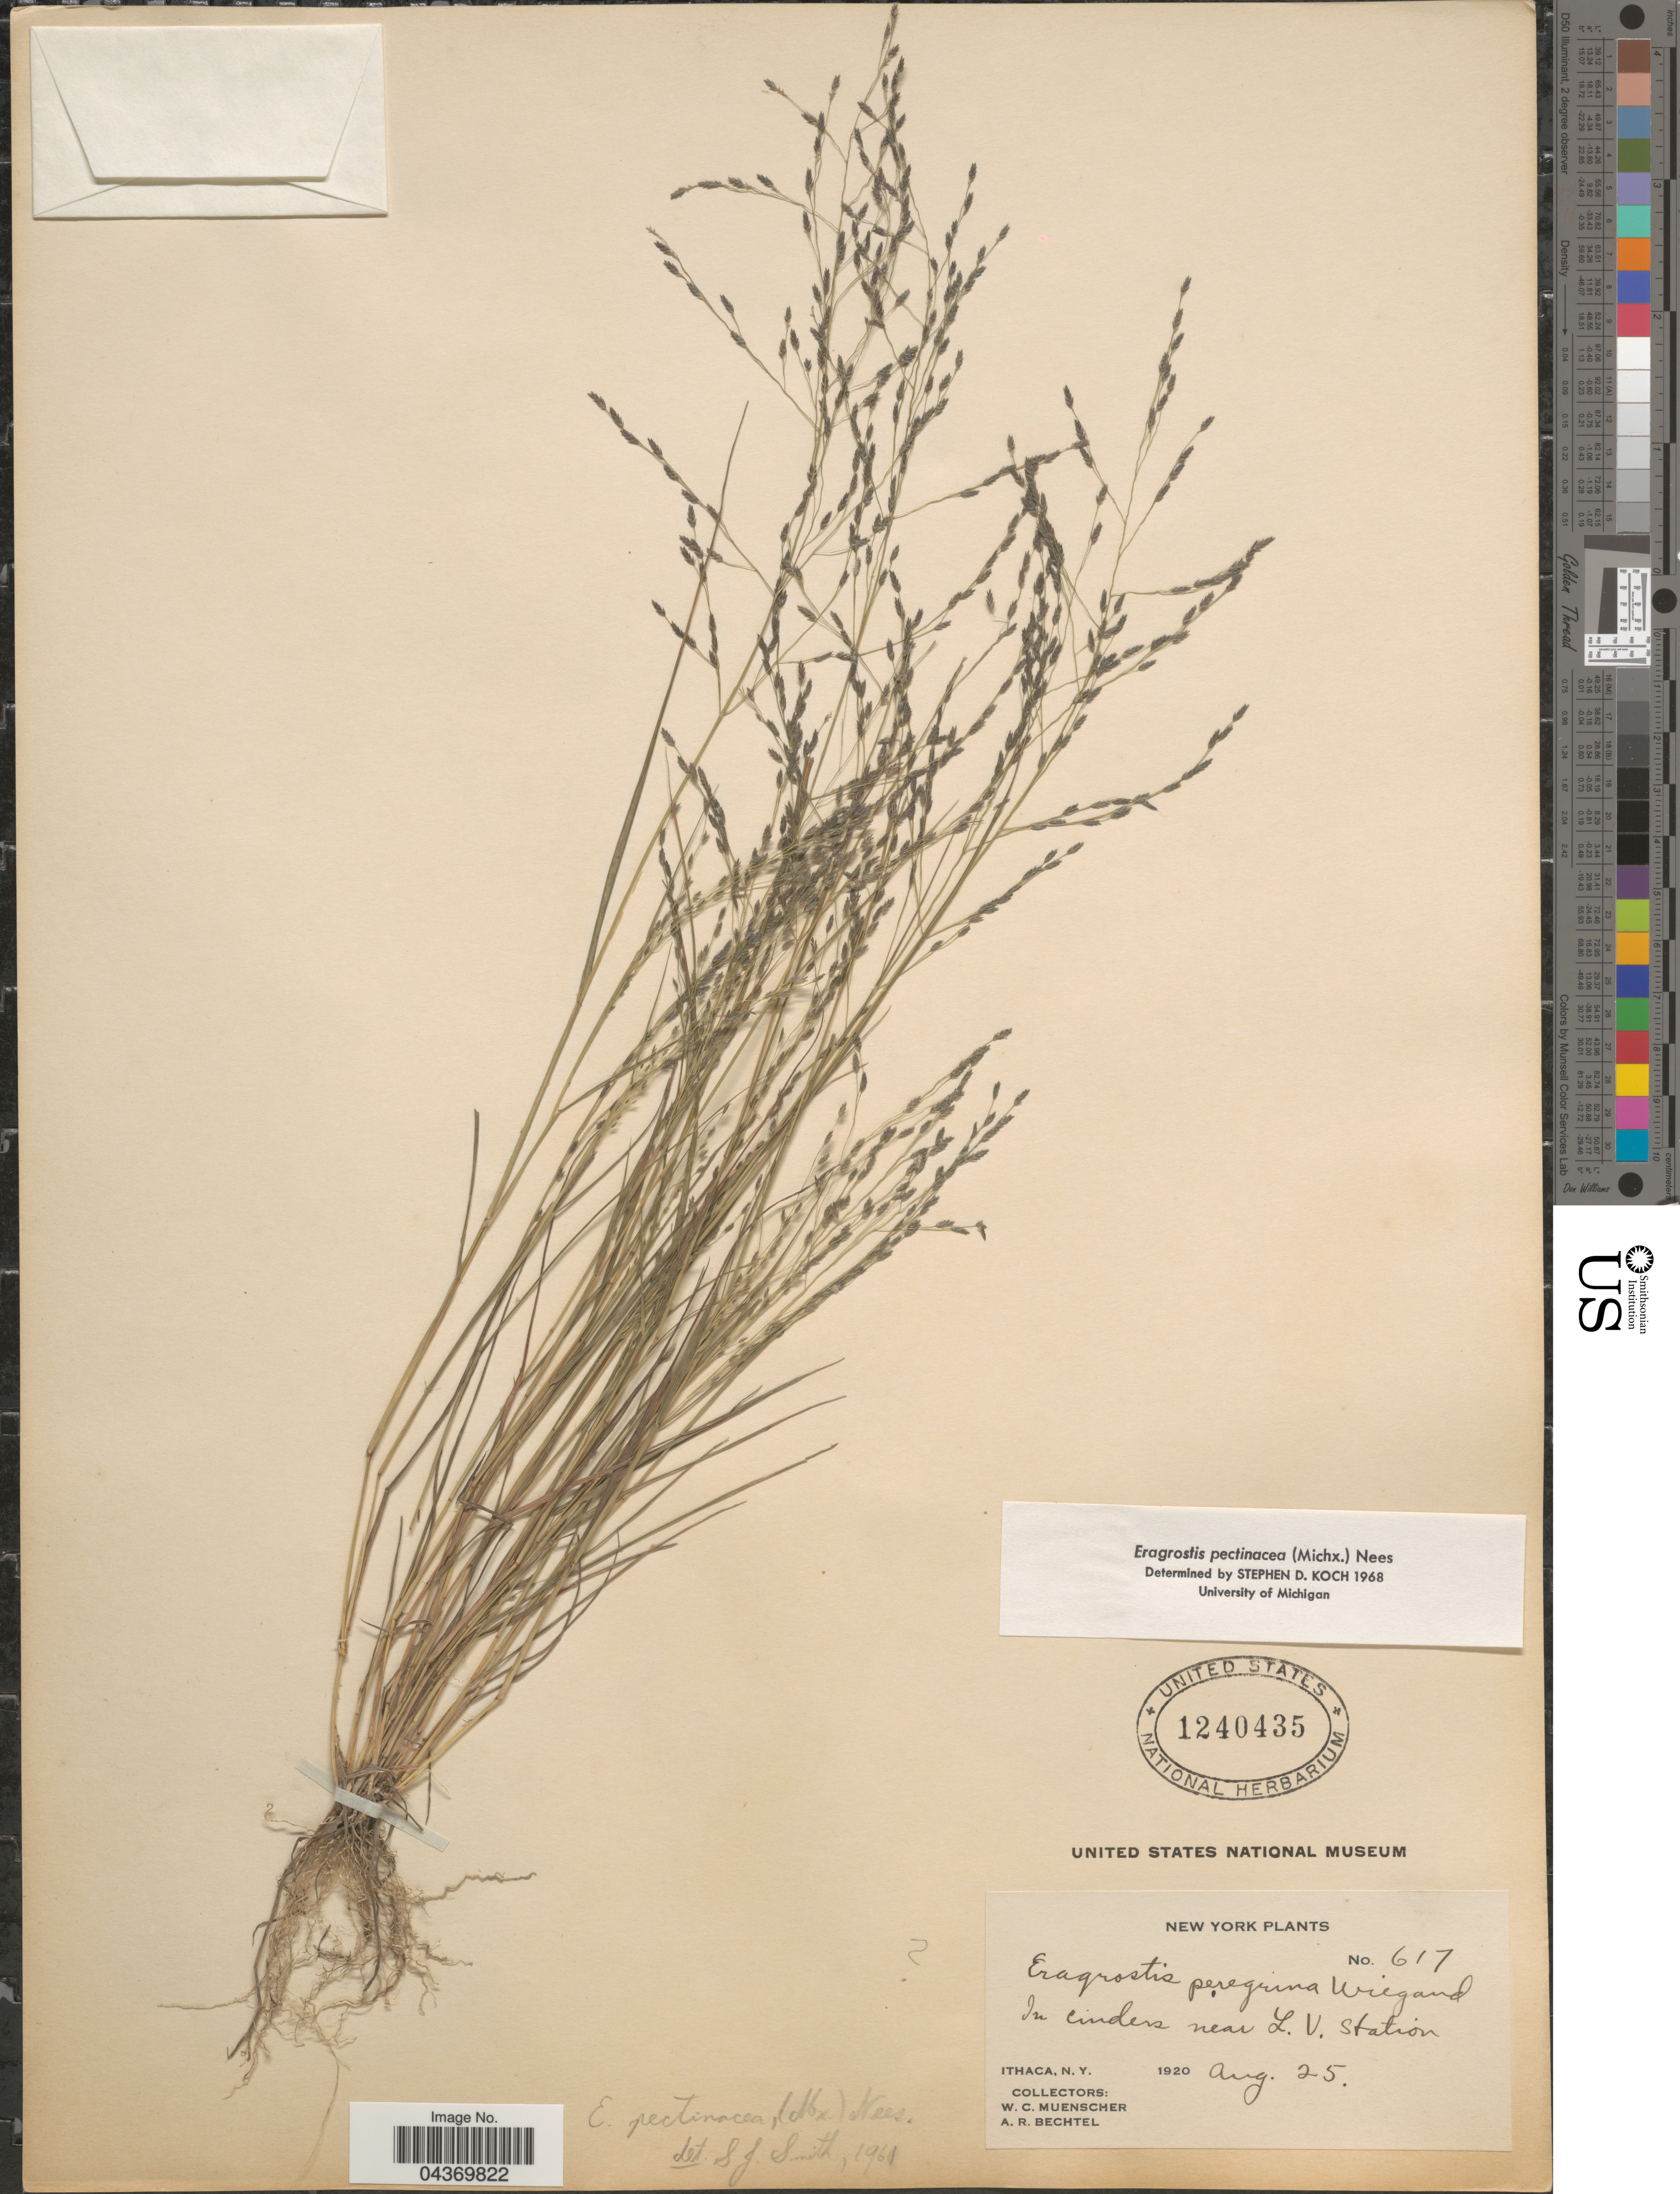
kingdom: Plantae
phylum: Tracheophyta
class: Liliopsida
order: Poales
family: Poaceae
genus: Eragrostis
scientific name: Eragrostis pectinacea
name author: (Michx.) Nees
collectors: W. Muenscher & A. Bechtel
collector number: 617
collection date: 1920-08-25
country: United States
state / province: New York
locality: In cinders near L.V. Station. Ithaca.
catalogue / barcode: US 1240435